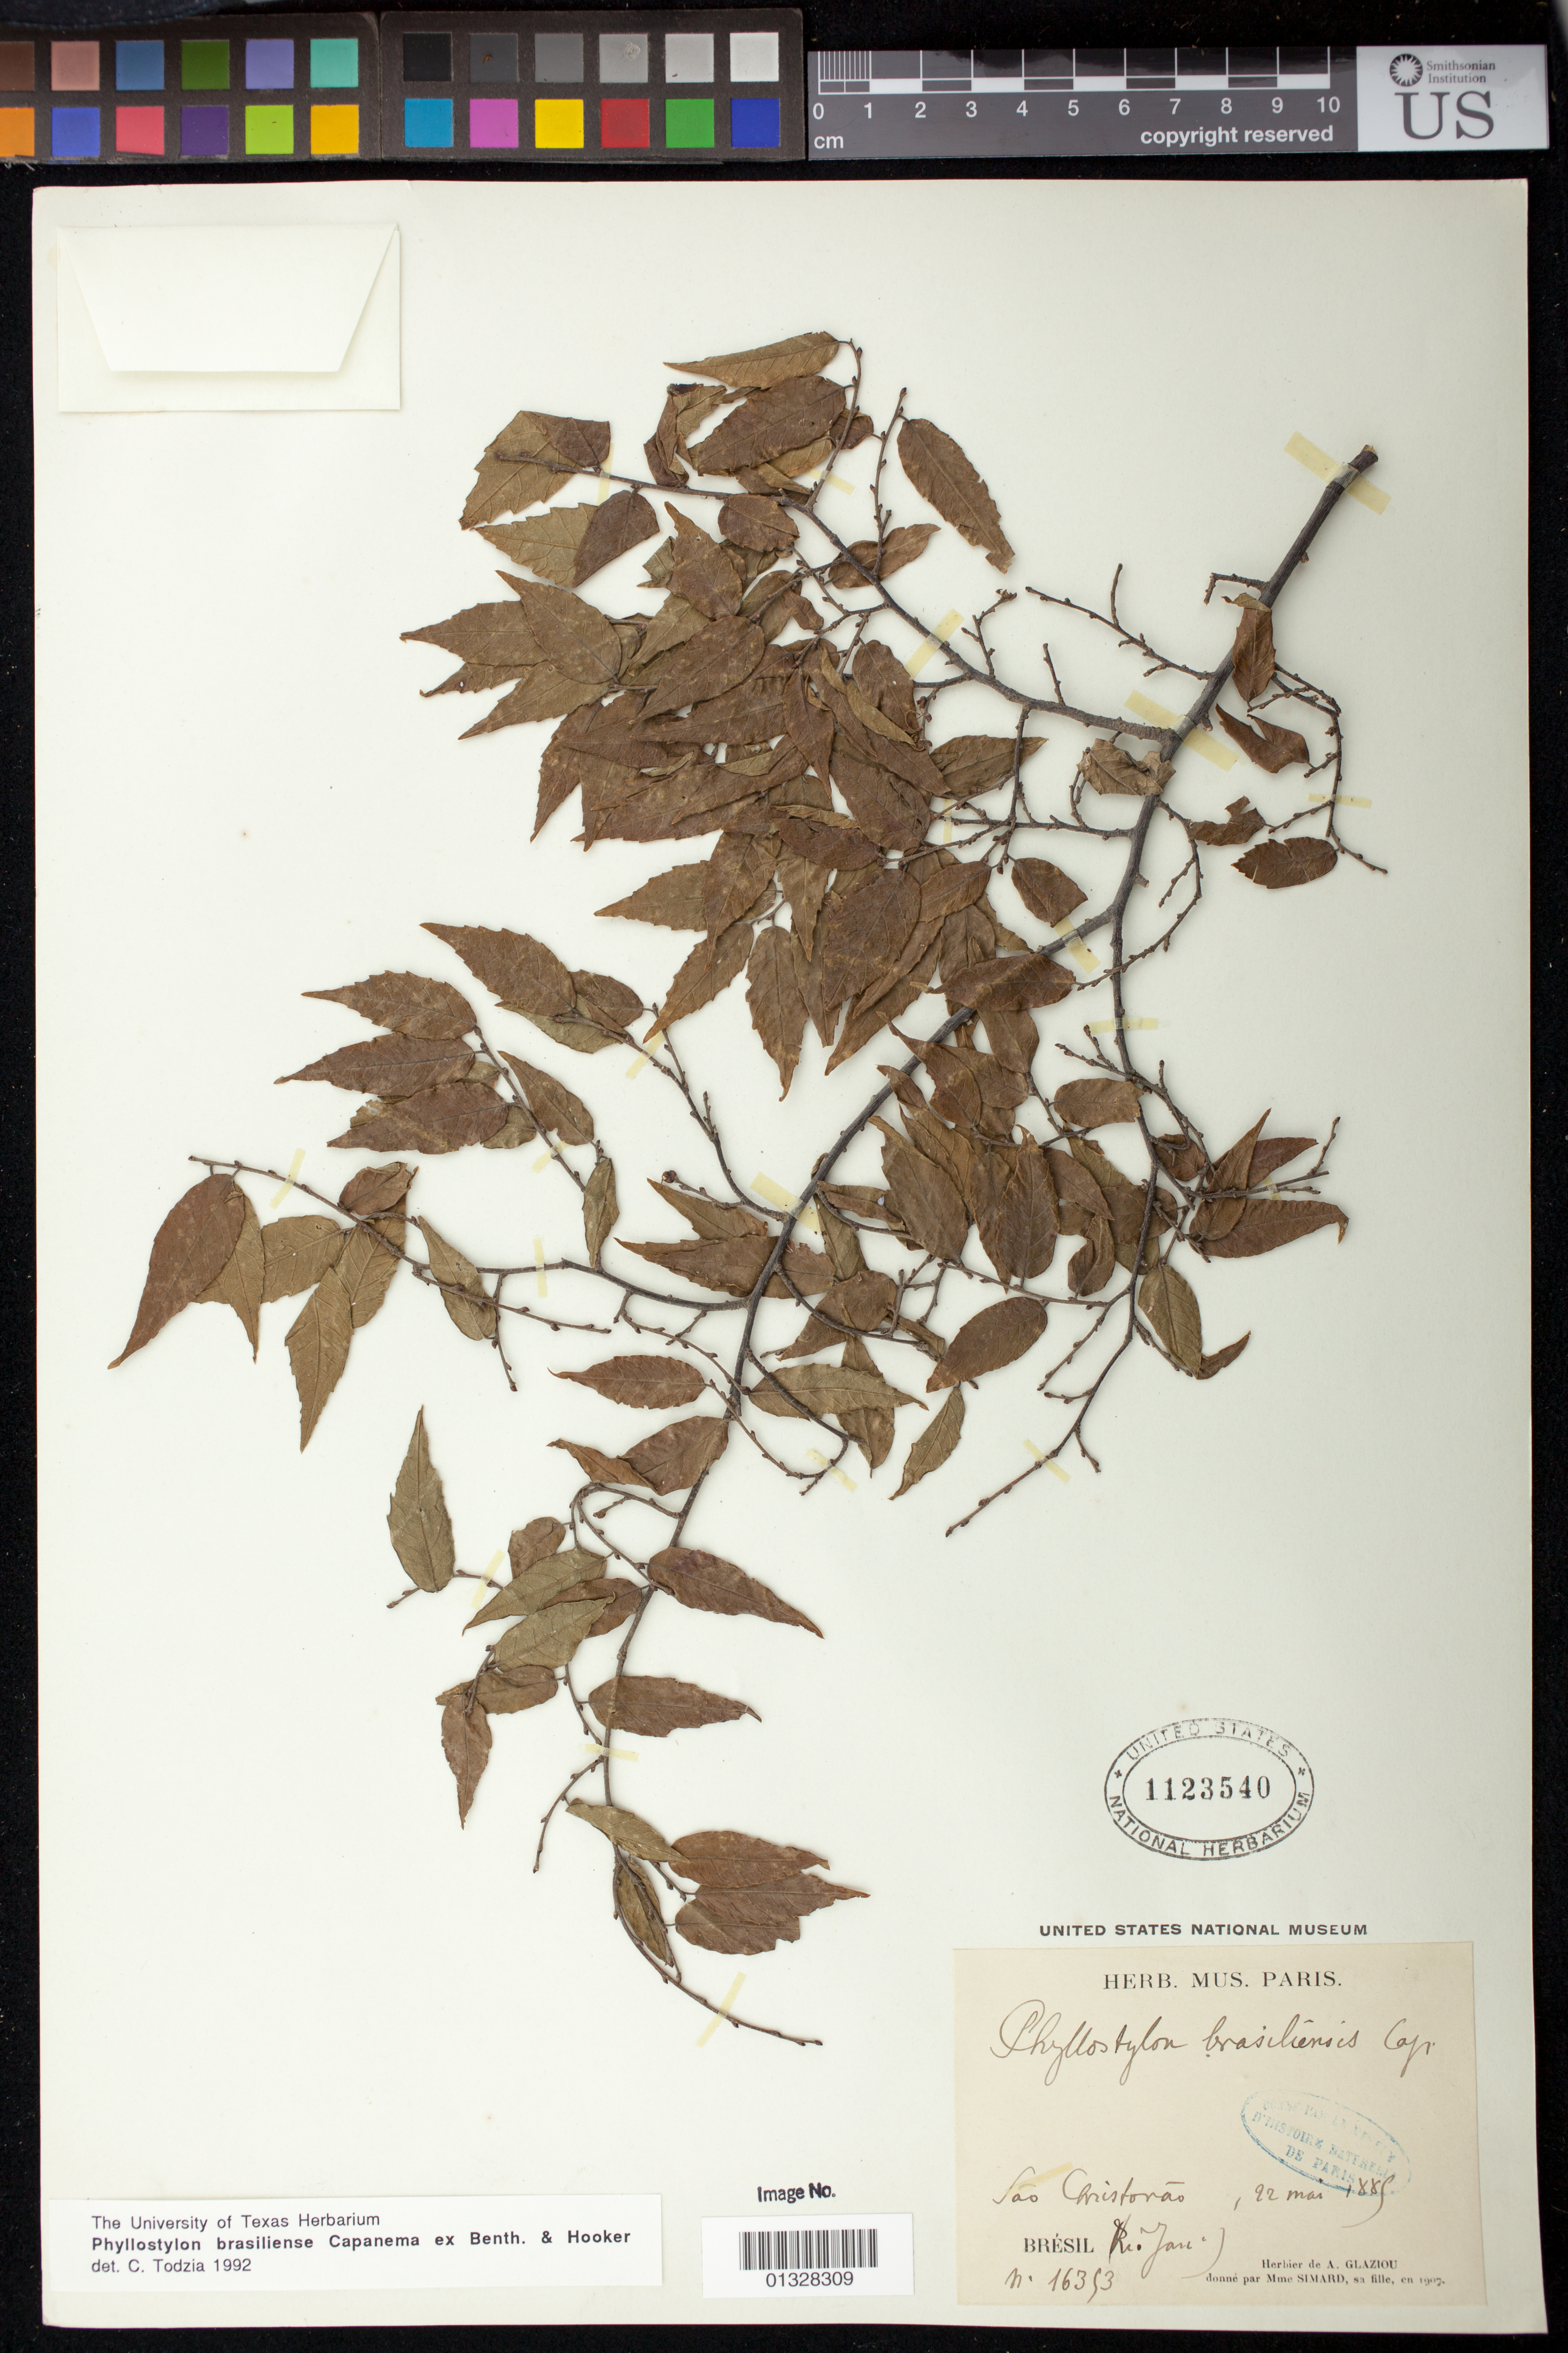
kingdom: Plantae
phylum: Tracheophyta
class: Magnoliopsida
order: Rosales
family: Ulmaceae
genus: Phyllostylon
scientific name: Phyllostylon brasiliensis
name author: Capan. ex Benth. & Hook. f.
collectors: A. F. M. Glaziou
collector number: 16353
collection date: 1889-05-22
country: Brazil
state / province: Rio de Janeiro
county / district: Rio de Janeiro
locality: São Christovão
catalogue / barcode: US 1123540